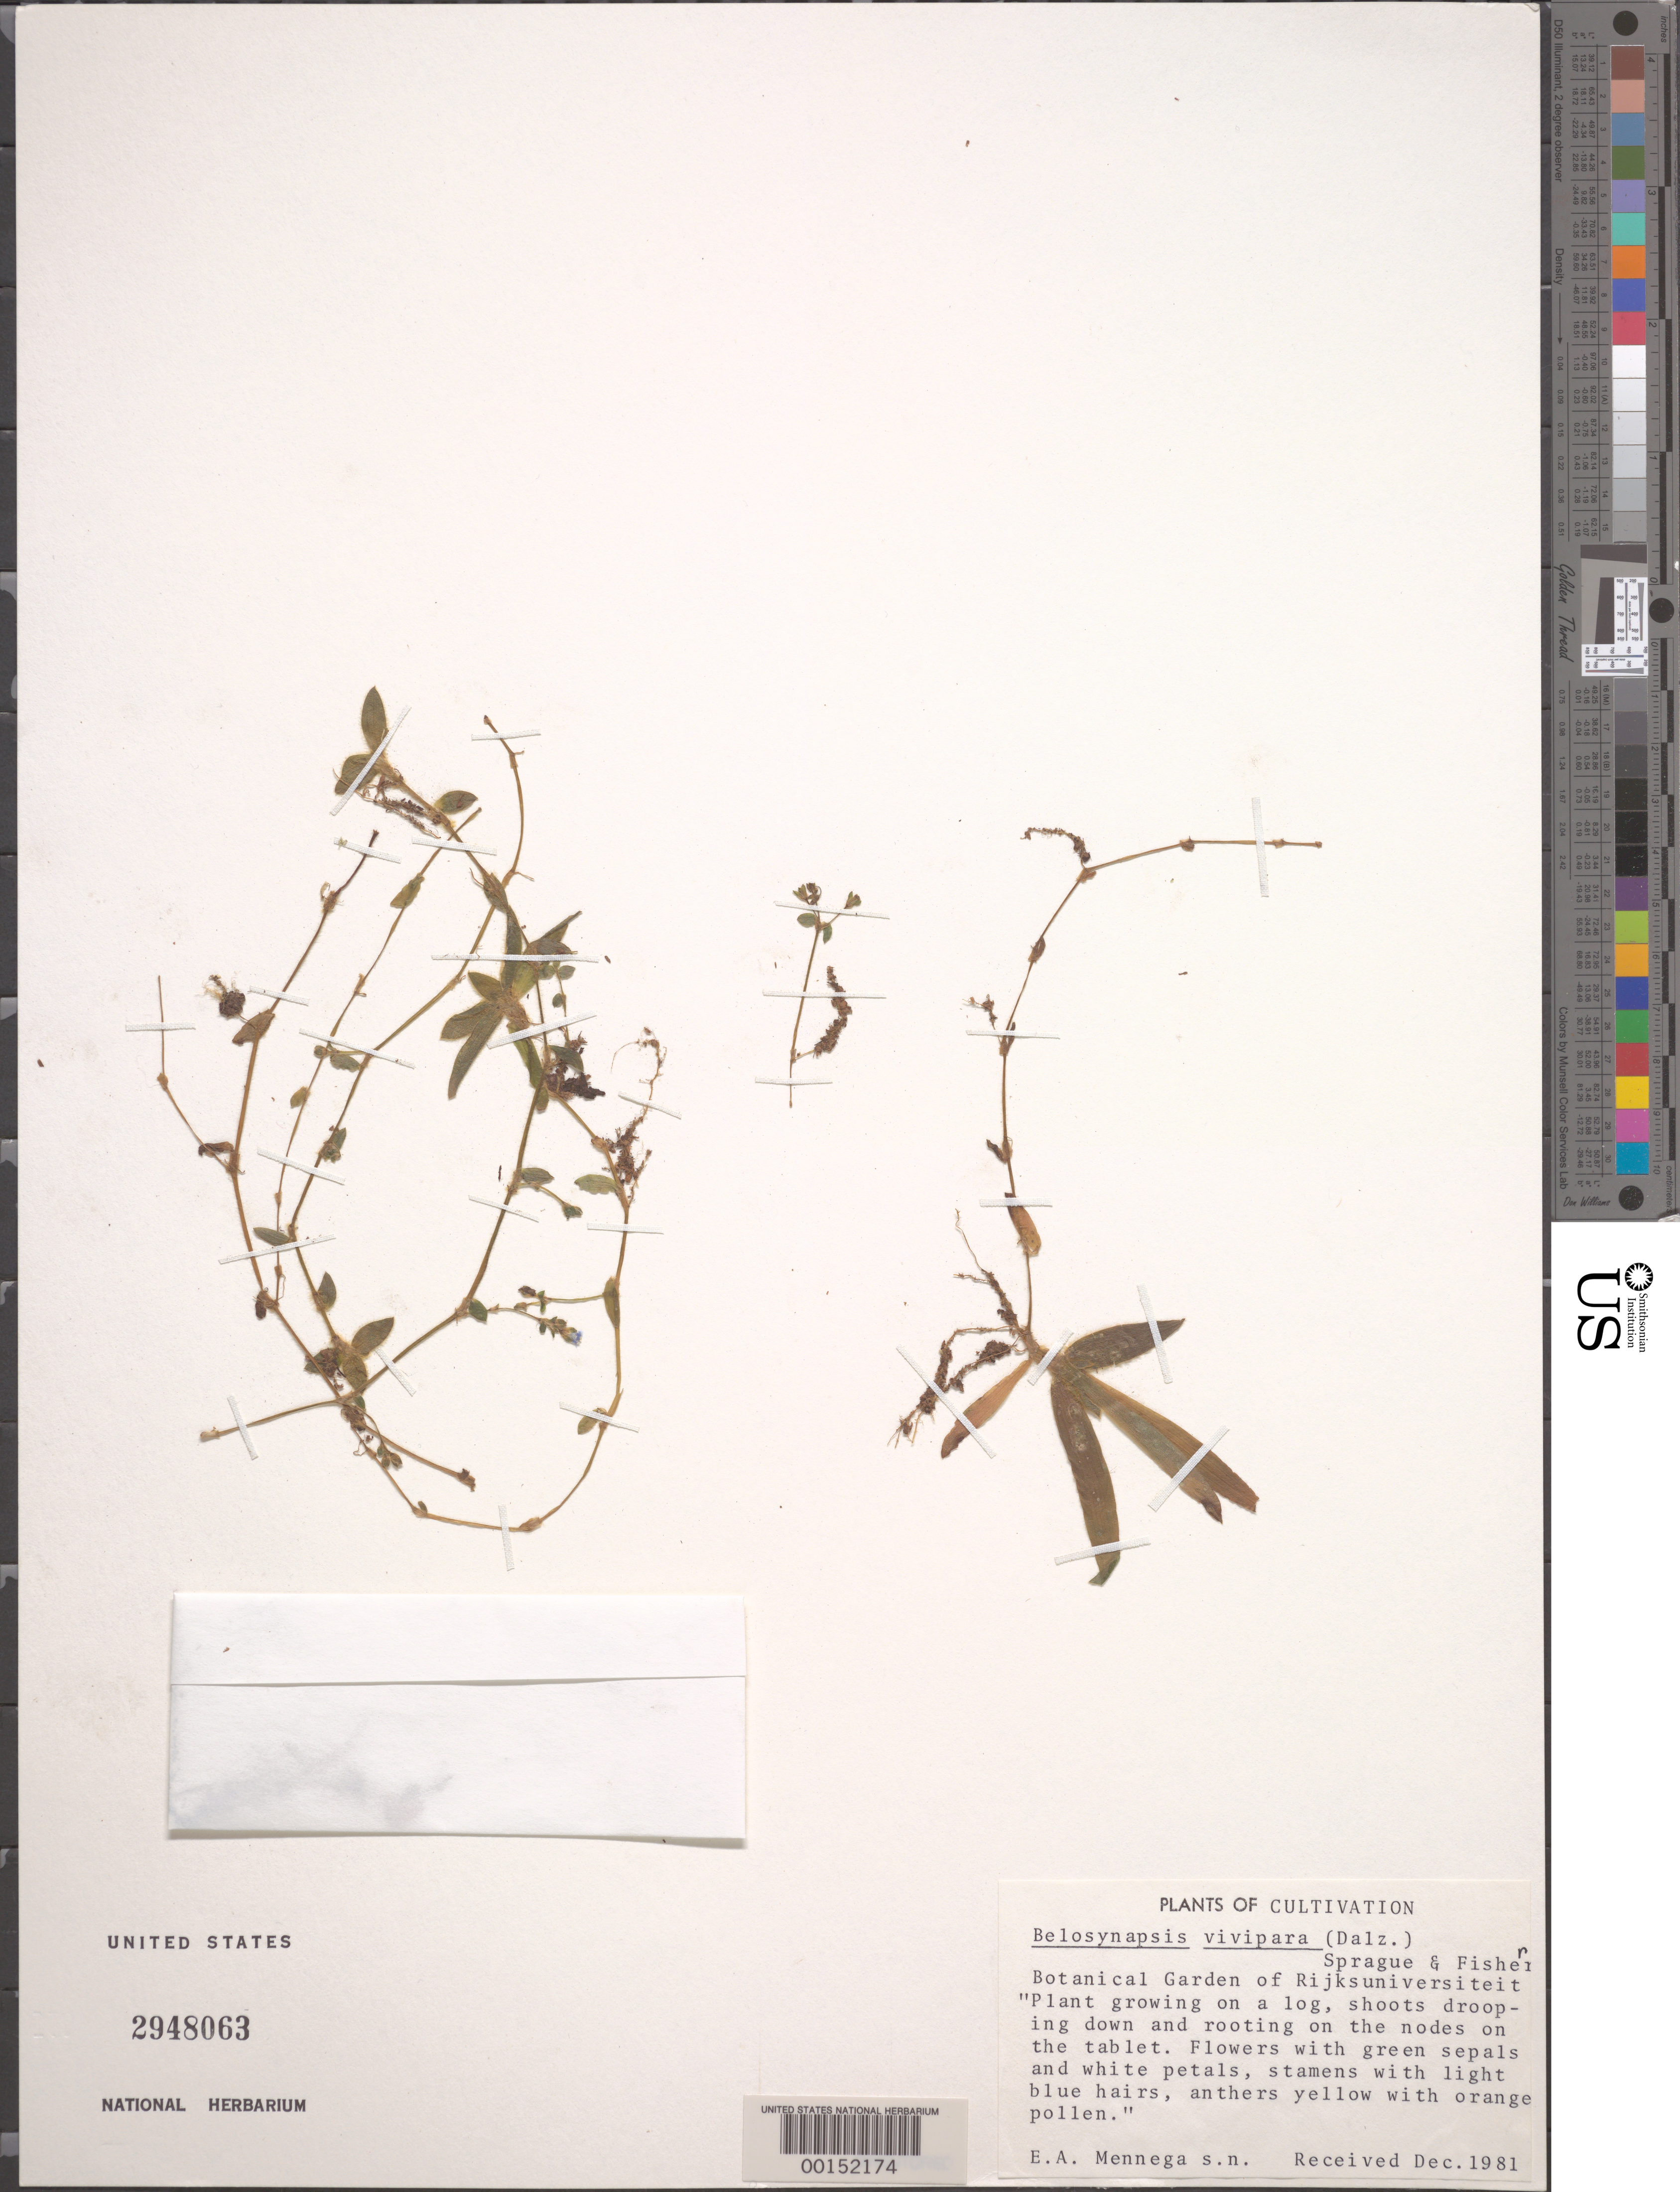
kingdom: Plantae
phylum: Tracheophyta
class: Liliopsida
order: Commelinales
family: Commelinaceae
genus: Belosynapsis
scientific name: Belosynapsis vivipara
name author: (Dalzell) C.E.C. Fisch.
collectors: E. A. Mennega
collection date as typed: Dec 1981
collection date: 1981-12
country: Panama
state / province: Chiriquí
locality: Around San Felix.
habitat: On a log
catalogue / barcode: US 2948063